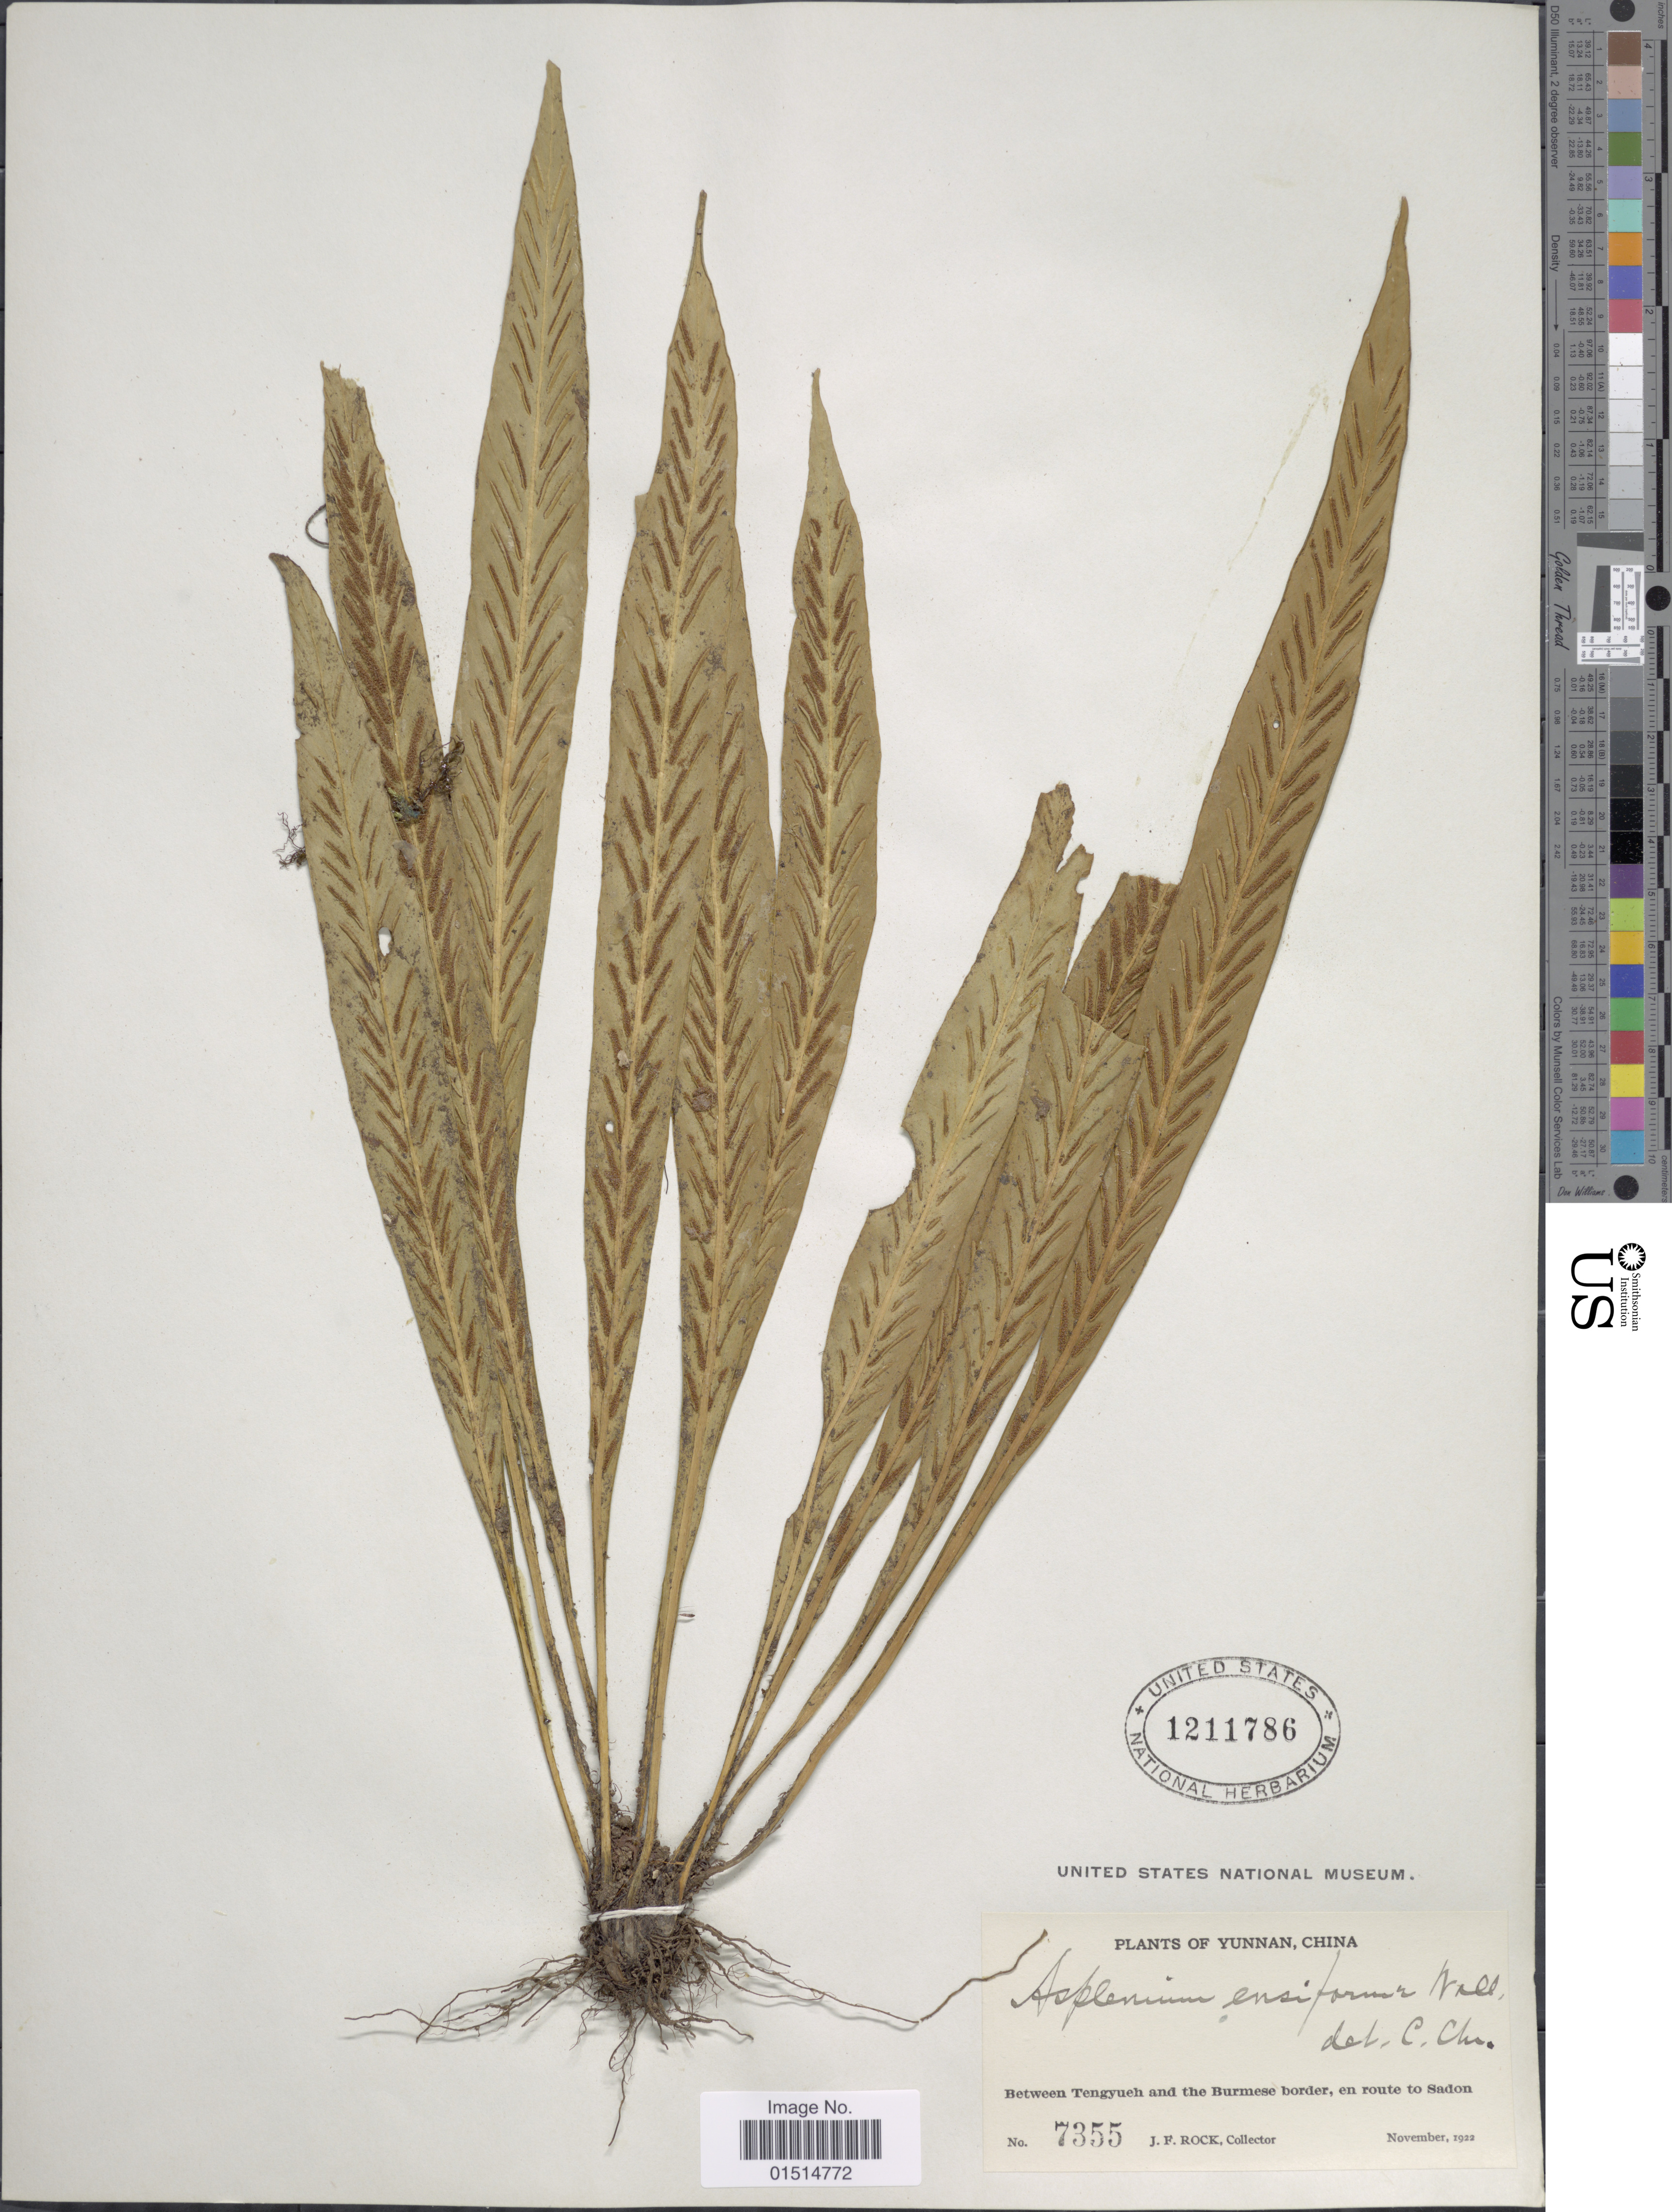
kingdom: Plantae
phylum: Tracheophyta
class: Polypodiopsida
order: Polypodiales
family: Aspleniaceae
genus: Asplenium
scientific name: Asplenium ensiforme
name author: Wall. ex Hook. & Grev.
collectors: J. Rock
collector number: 7355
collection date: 1922-11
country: China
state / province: Yunnan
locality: Between Tengyueh and the Burmese border, en route to Sadon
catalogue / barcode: US 1211786